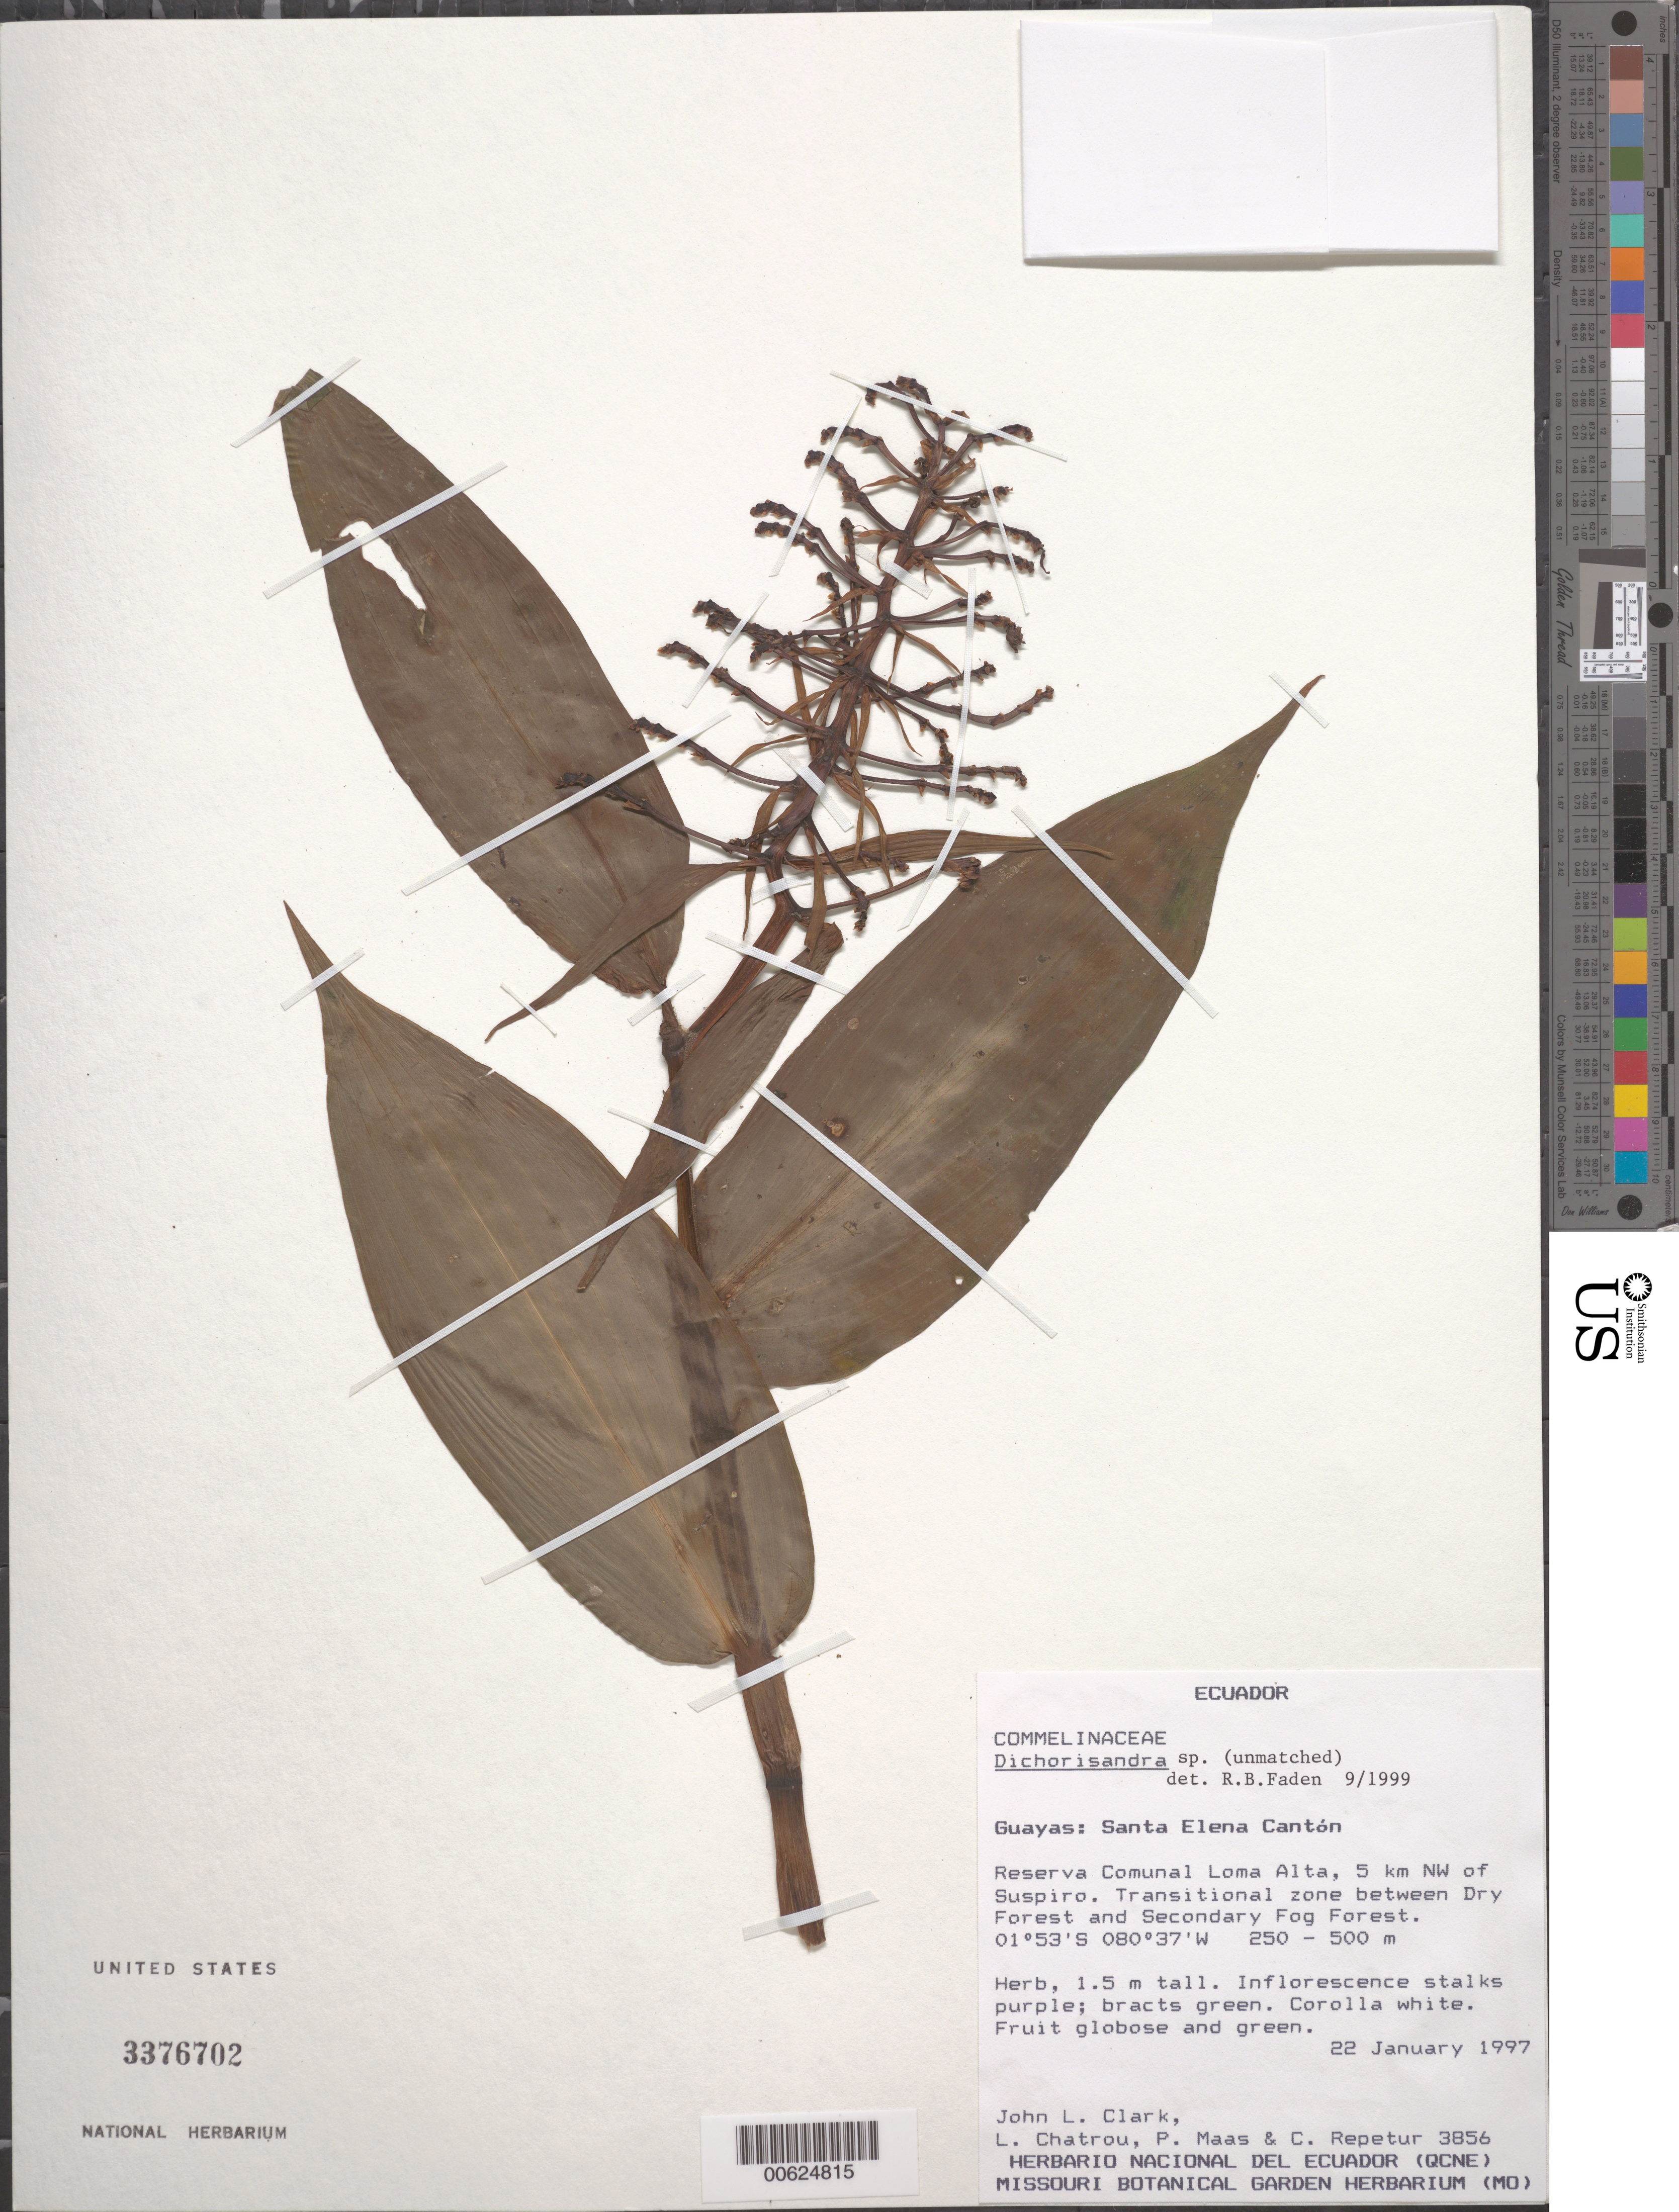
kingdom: Plantae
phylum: Tracheophyta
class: Liliopsida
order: Commelinales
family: Commelinaceae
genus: Dichorisandra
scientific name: Dichorisandra sp.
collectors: J. L. Clark, L. W. Chatrou, P. Maas & C. Repetur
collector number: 3856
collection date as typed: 22 Jun 1997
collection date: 1997-06-22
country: Ecuador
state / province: Guayas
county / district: Santa Elena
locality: Santa Elena Canton, Reserva Comunal Loma Alta, NW of Suspiro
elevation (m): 250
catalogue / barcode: US 3376702